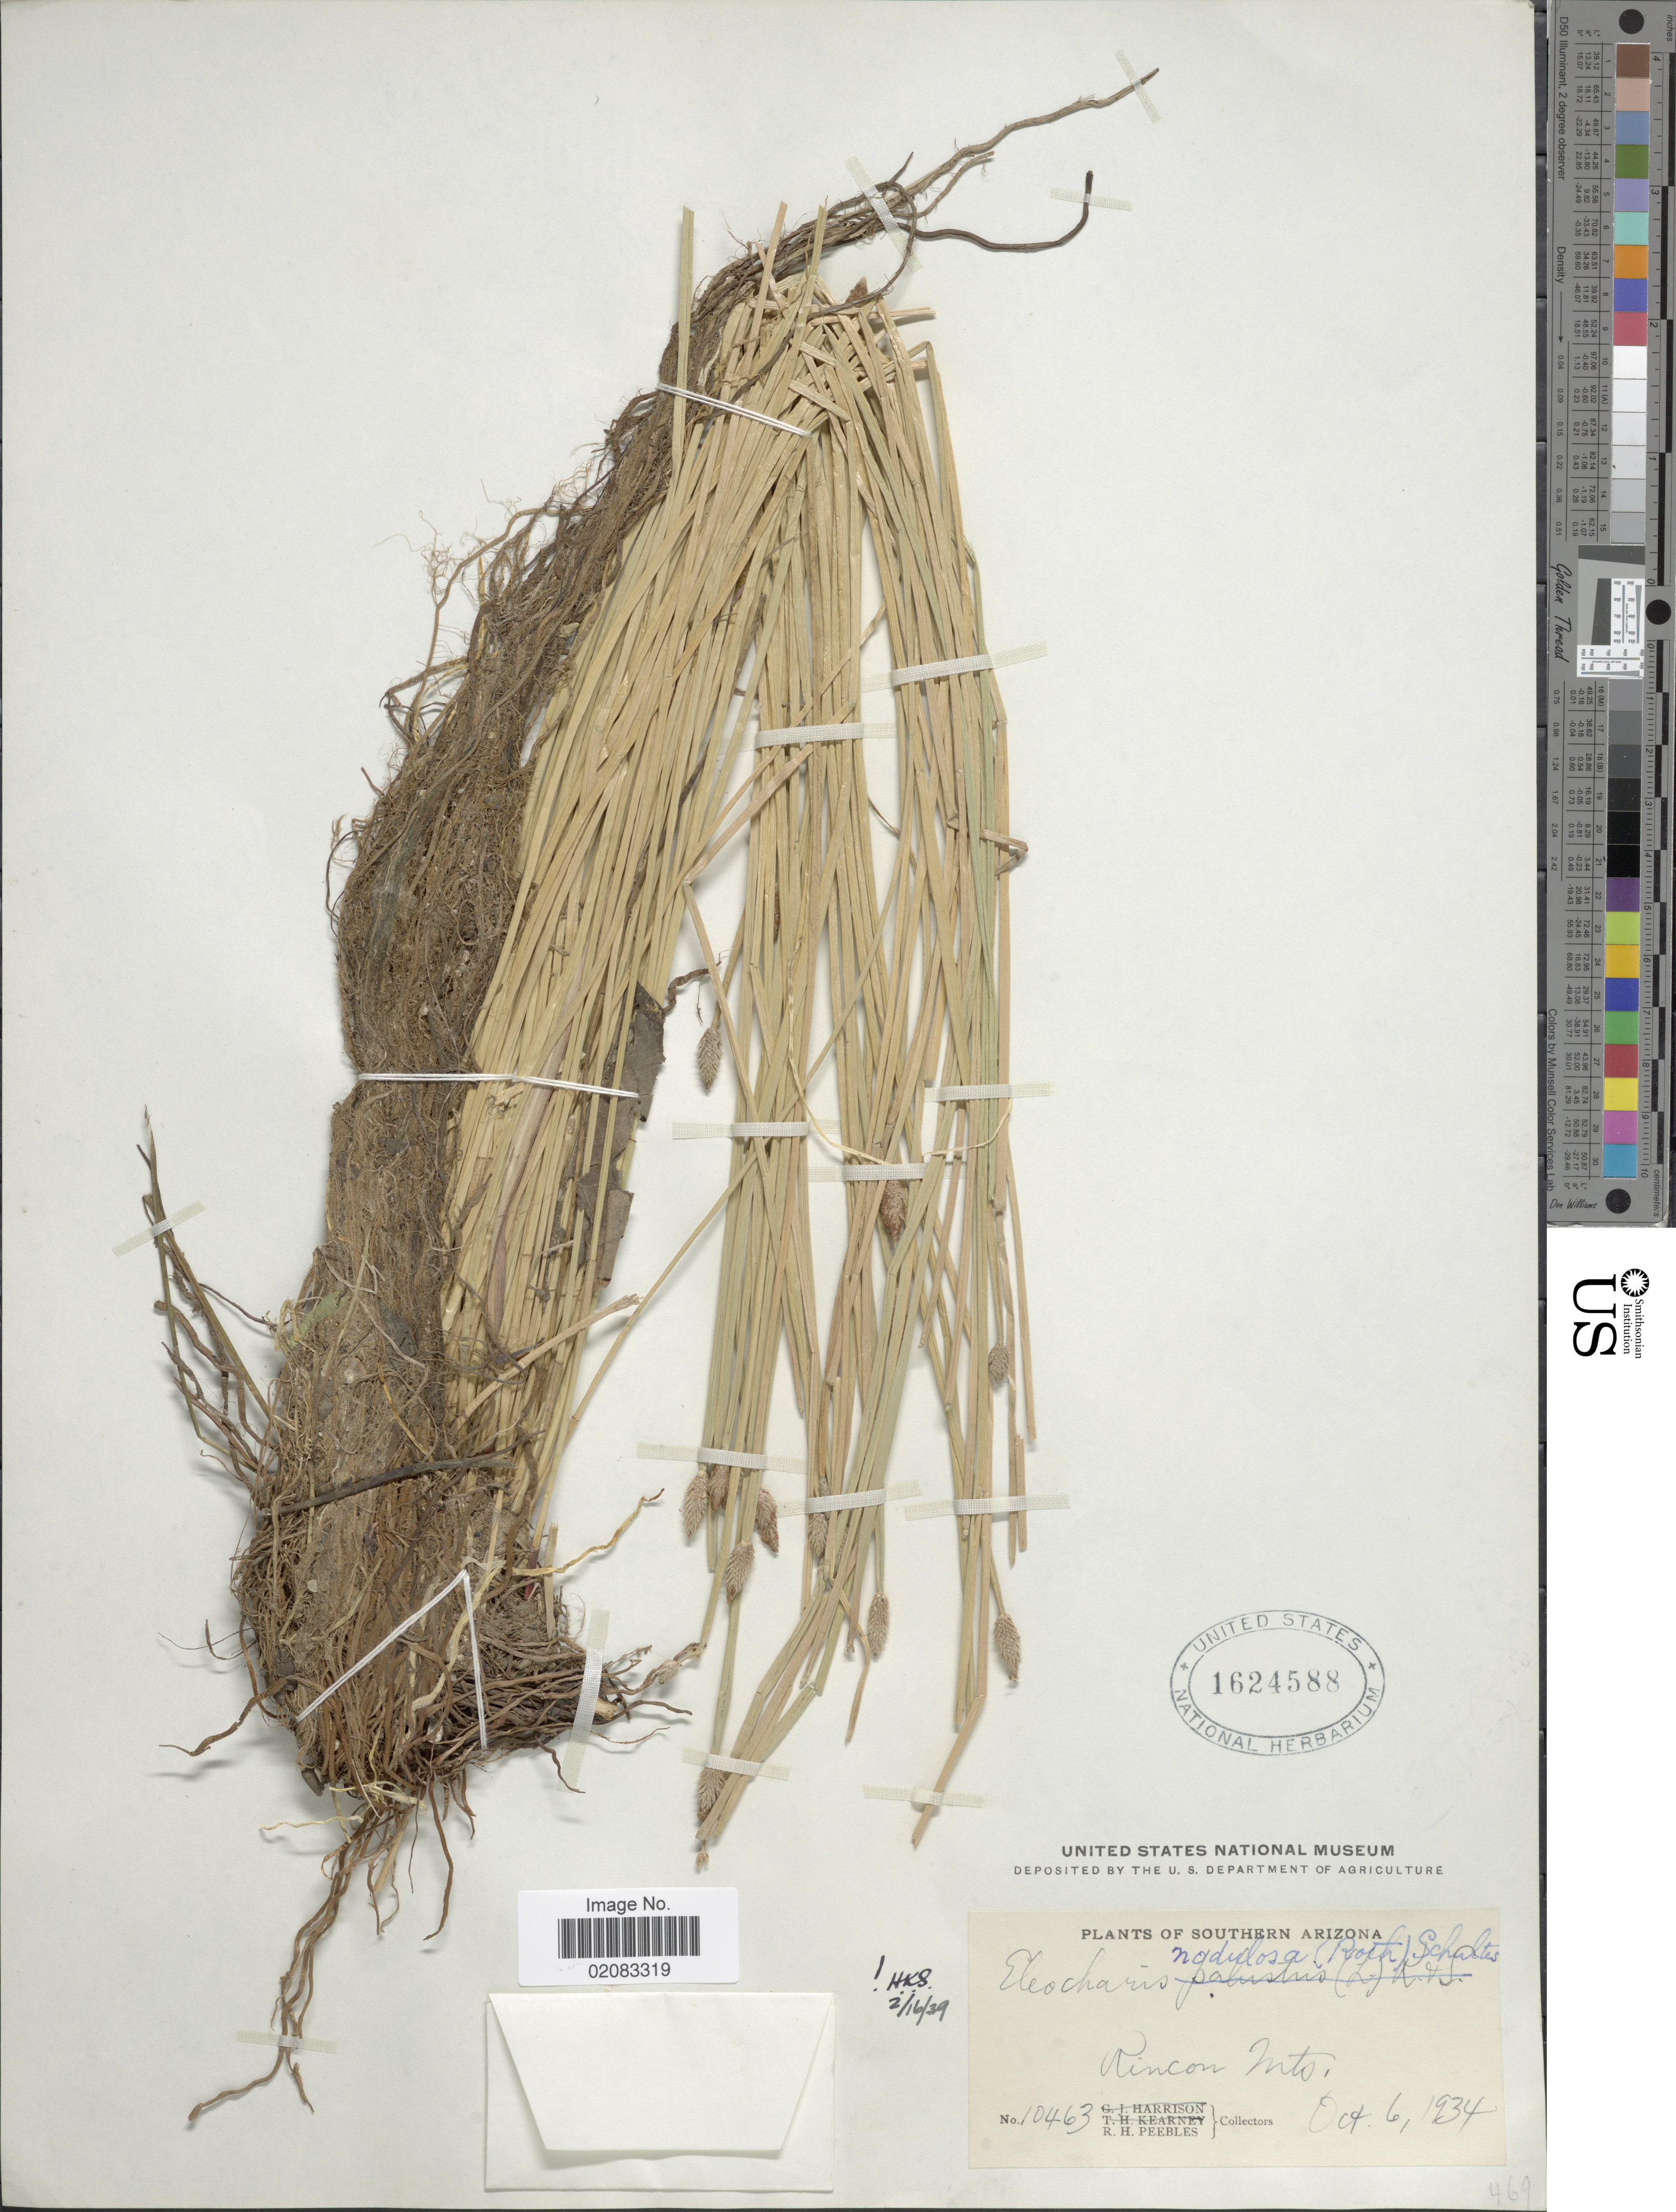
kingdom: Plantae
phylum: Tracheophyta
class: Liliopsida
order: Poales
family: Cyperaceae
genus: Eleocharis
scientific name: Eleocharis montana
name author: (Kunth) Roem. & Schult.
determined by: Strong, Mark T., (BOT), Smithsonian Institution - National Museum of Natural History (UNITED STATES)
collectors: R. H. Peebles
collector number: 10463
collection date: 1934-10-06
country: United States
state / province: Arizona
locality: Southern Arizona, Rincon Mts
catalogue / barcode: US 1624588